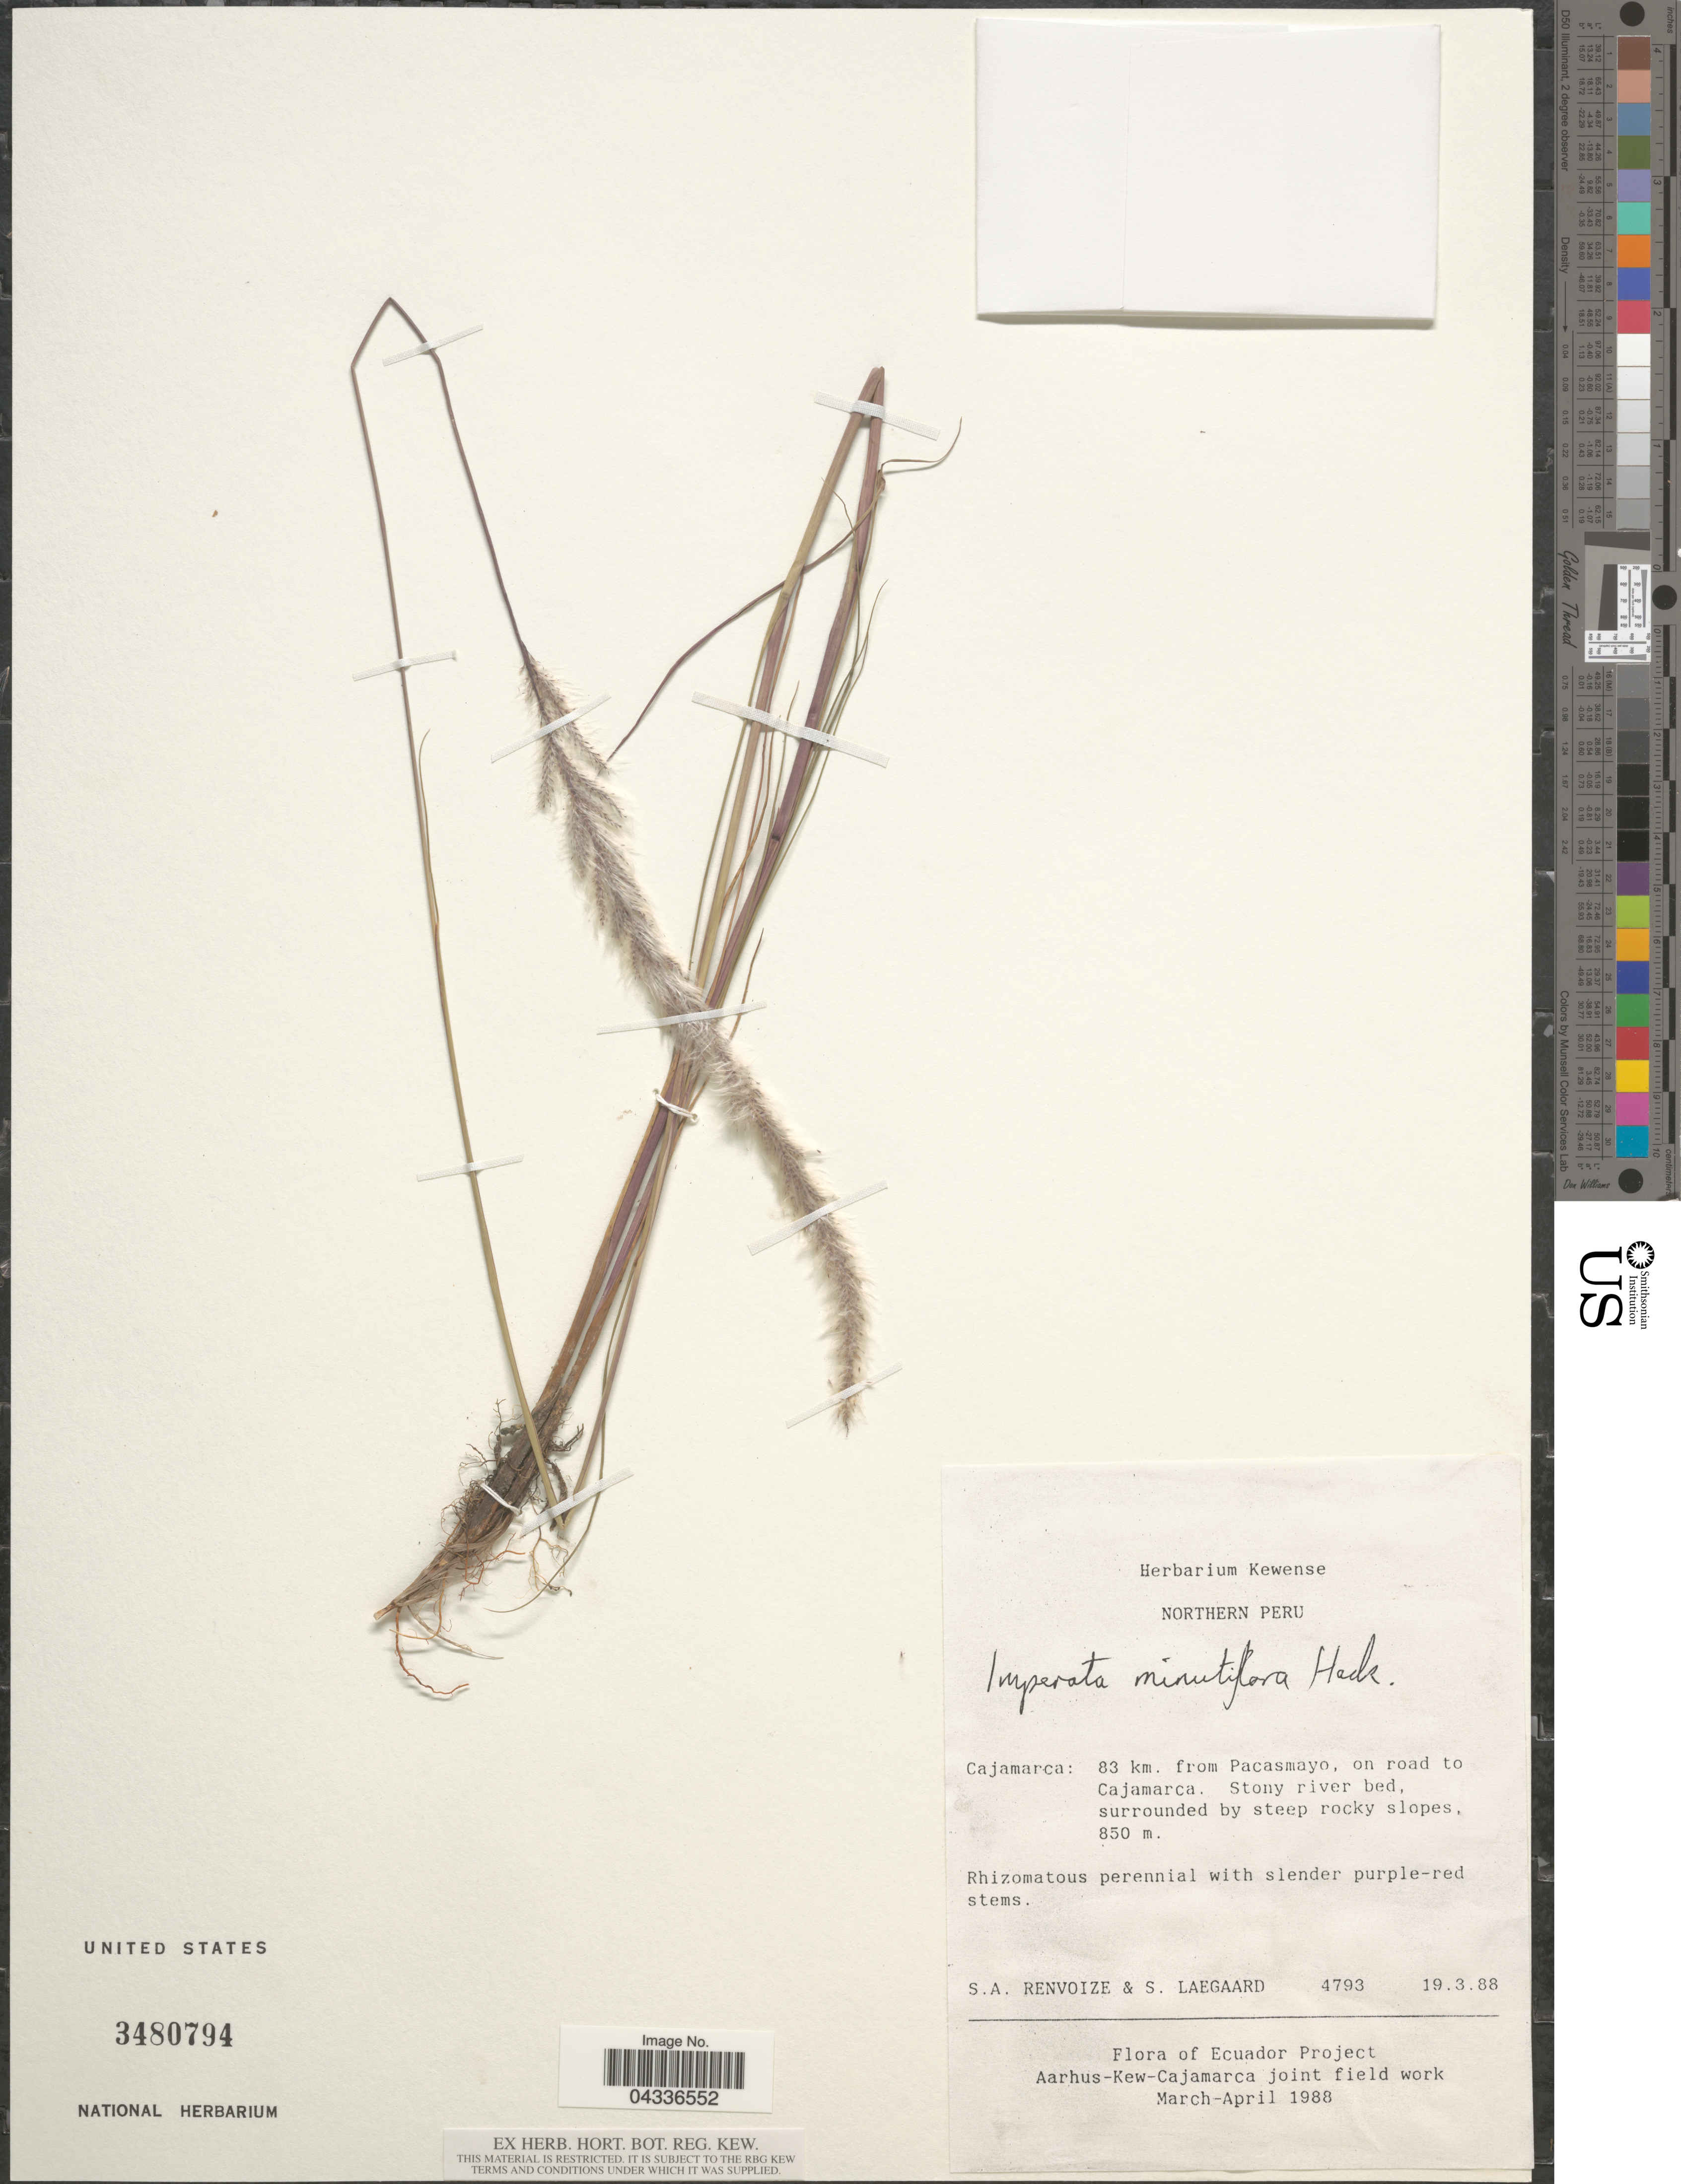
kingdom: Plantae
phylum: Tracheophyta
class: Liliopsida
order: Poales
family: Poaceae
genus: Imperata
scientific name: Imperata minutiflora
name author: Hack.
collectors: S. A. Renvoize & S. Lægaard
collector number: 4793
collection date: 1988-03-19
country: Peru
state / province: Cajamarca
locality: Northern Peru. 83 km. from Pacasmayo, on road to Cajamarca. Stony river bed, surrounded by steep rocky slopes. Ecuador Project Aarhus-Kew-Cajamarca joint field work March-April 1988.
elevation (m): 850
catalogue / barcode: US 3480794